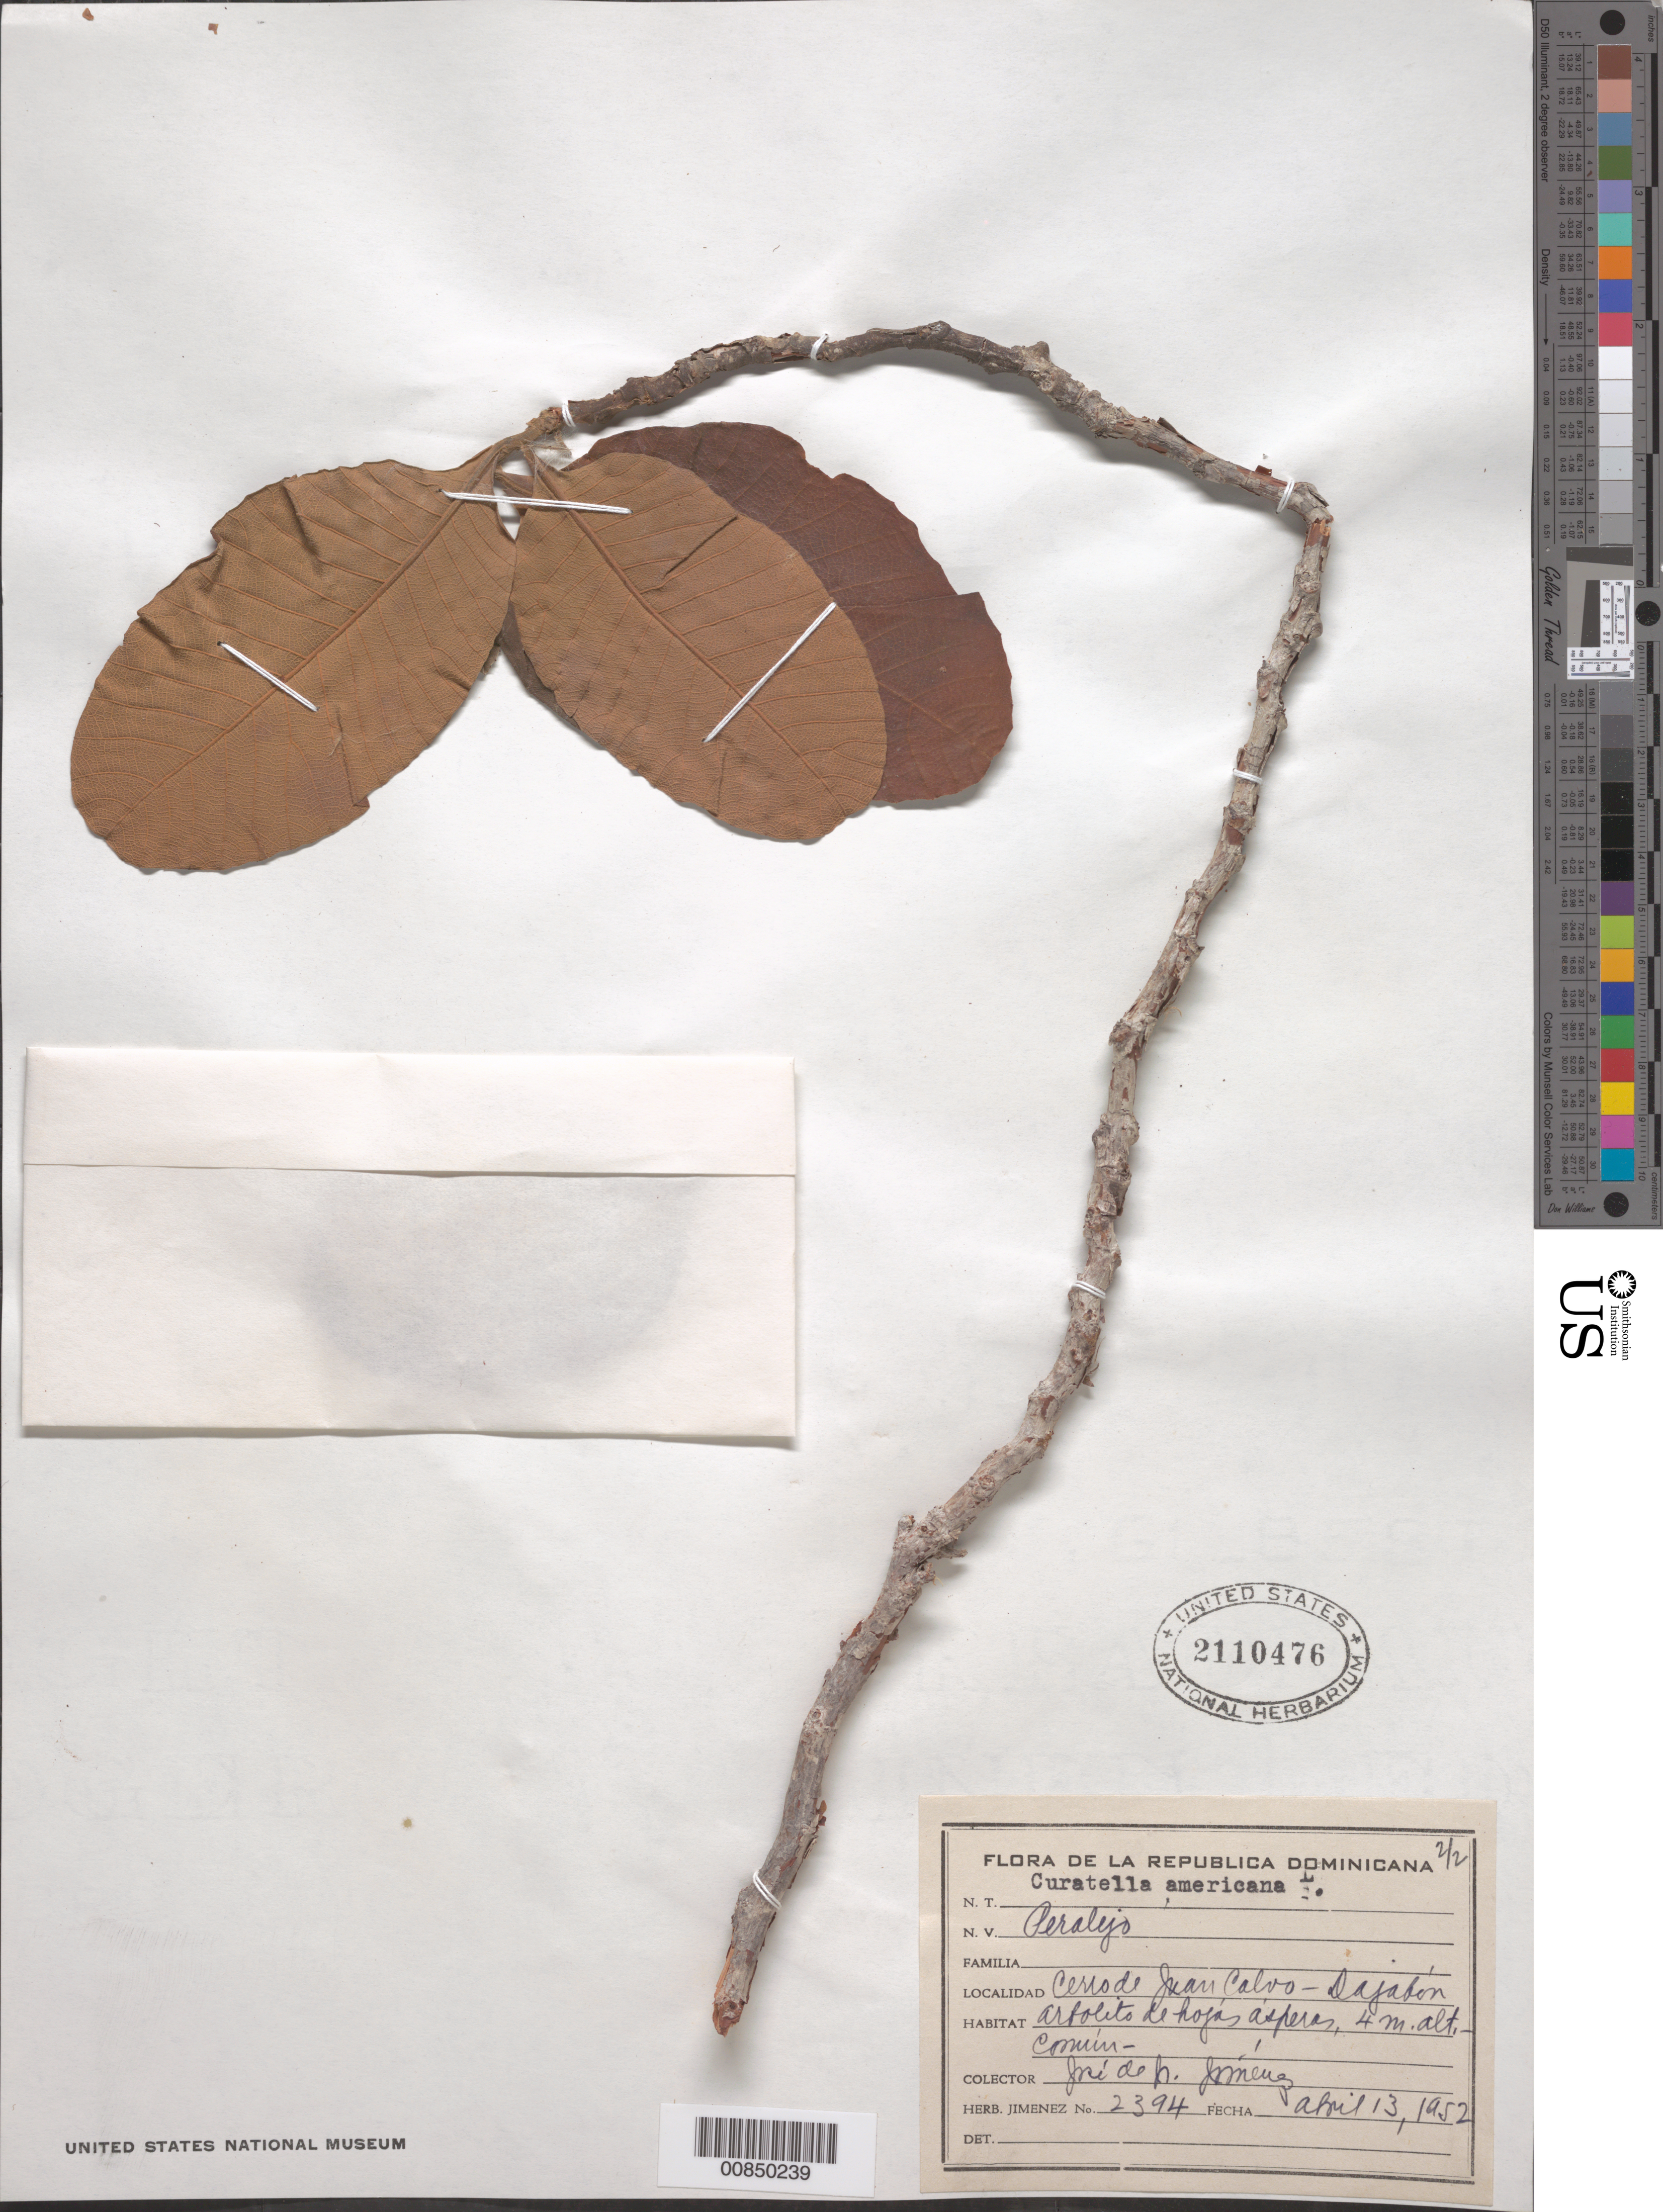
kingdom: Plantae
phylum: Tracheophyta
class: Magnoliopsida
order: Dilleniales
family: Dilleniaceae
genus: Curatella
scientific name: Curatella americana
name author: L.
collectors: J. J. Jiménez Almonte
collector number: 2394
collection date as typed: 13 Apr 1952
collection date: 1952-04-13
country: Dominican Republic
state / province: Dajabon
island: Hispaniola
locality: Cerro de juan Calvo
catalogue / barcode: US 2110476